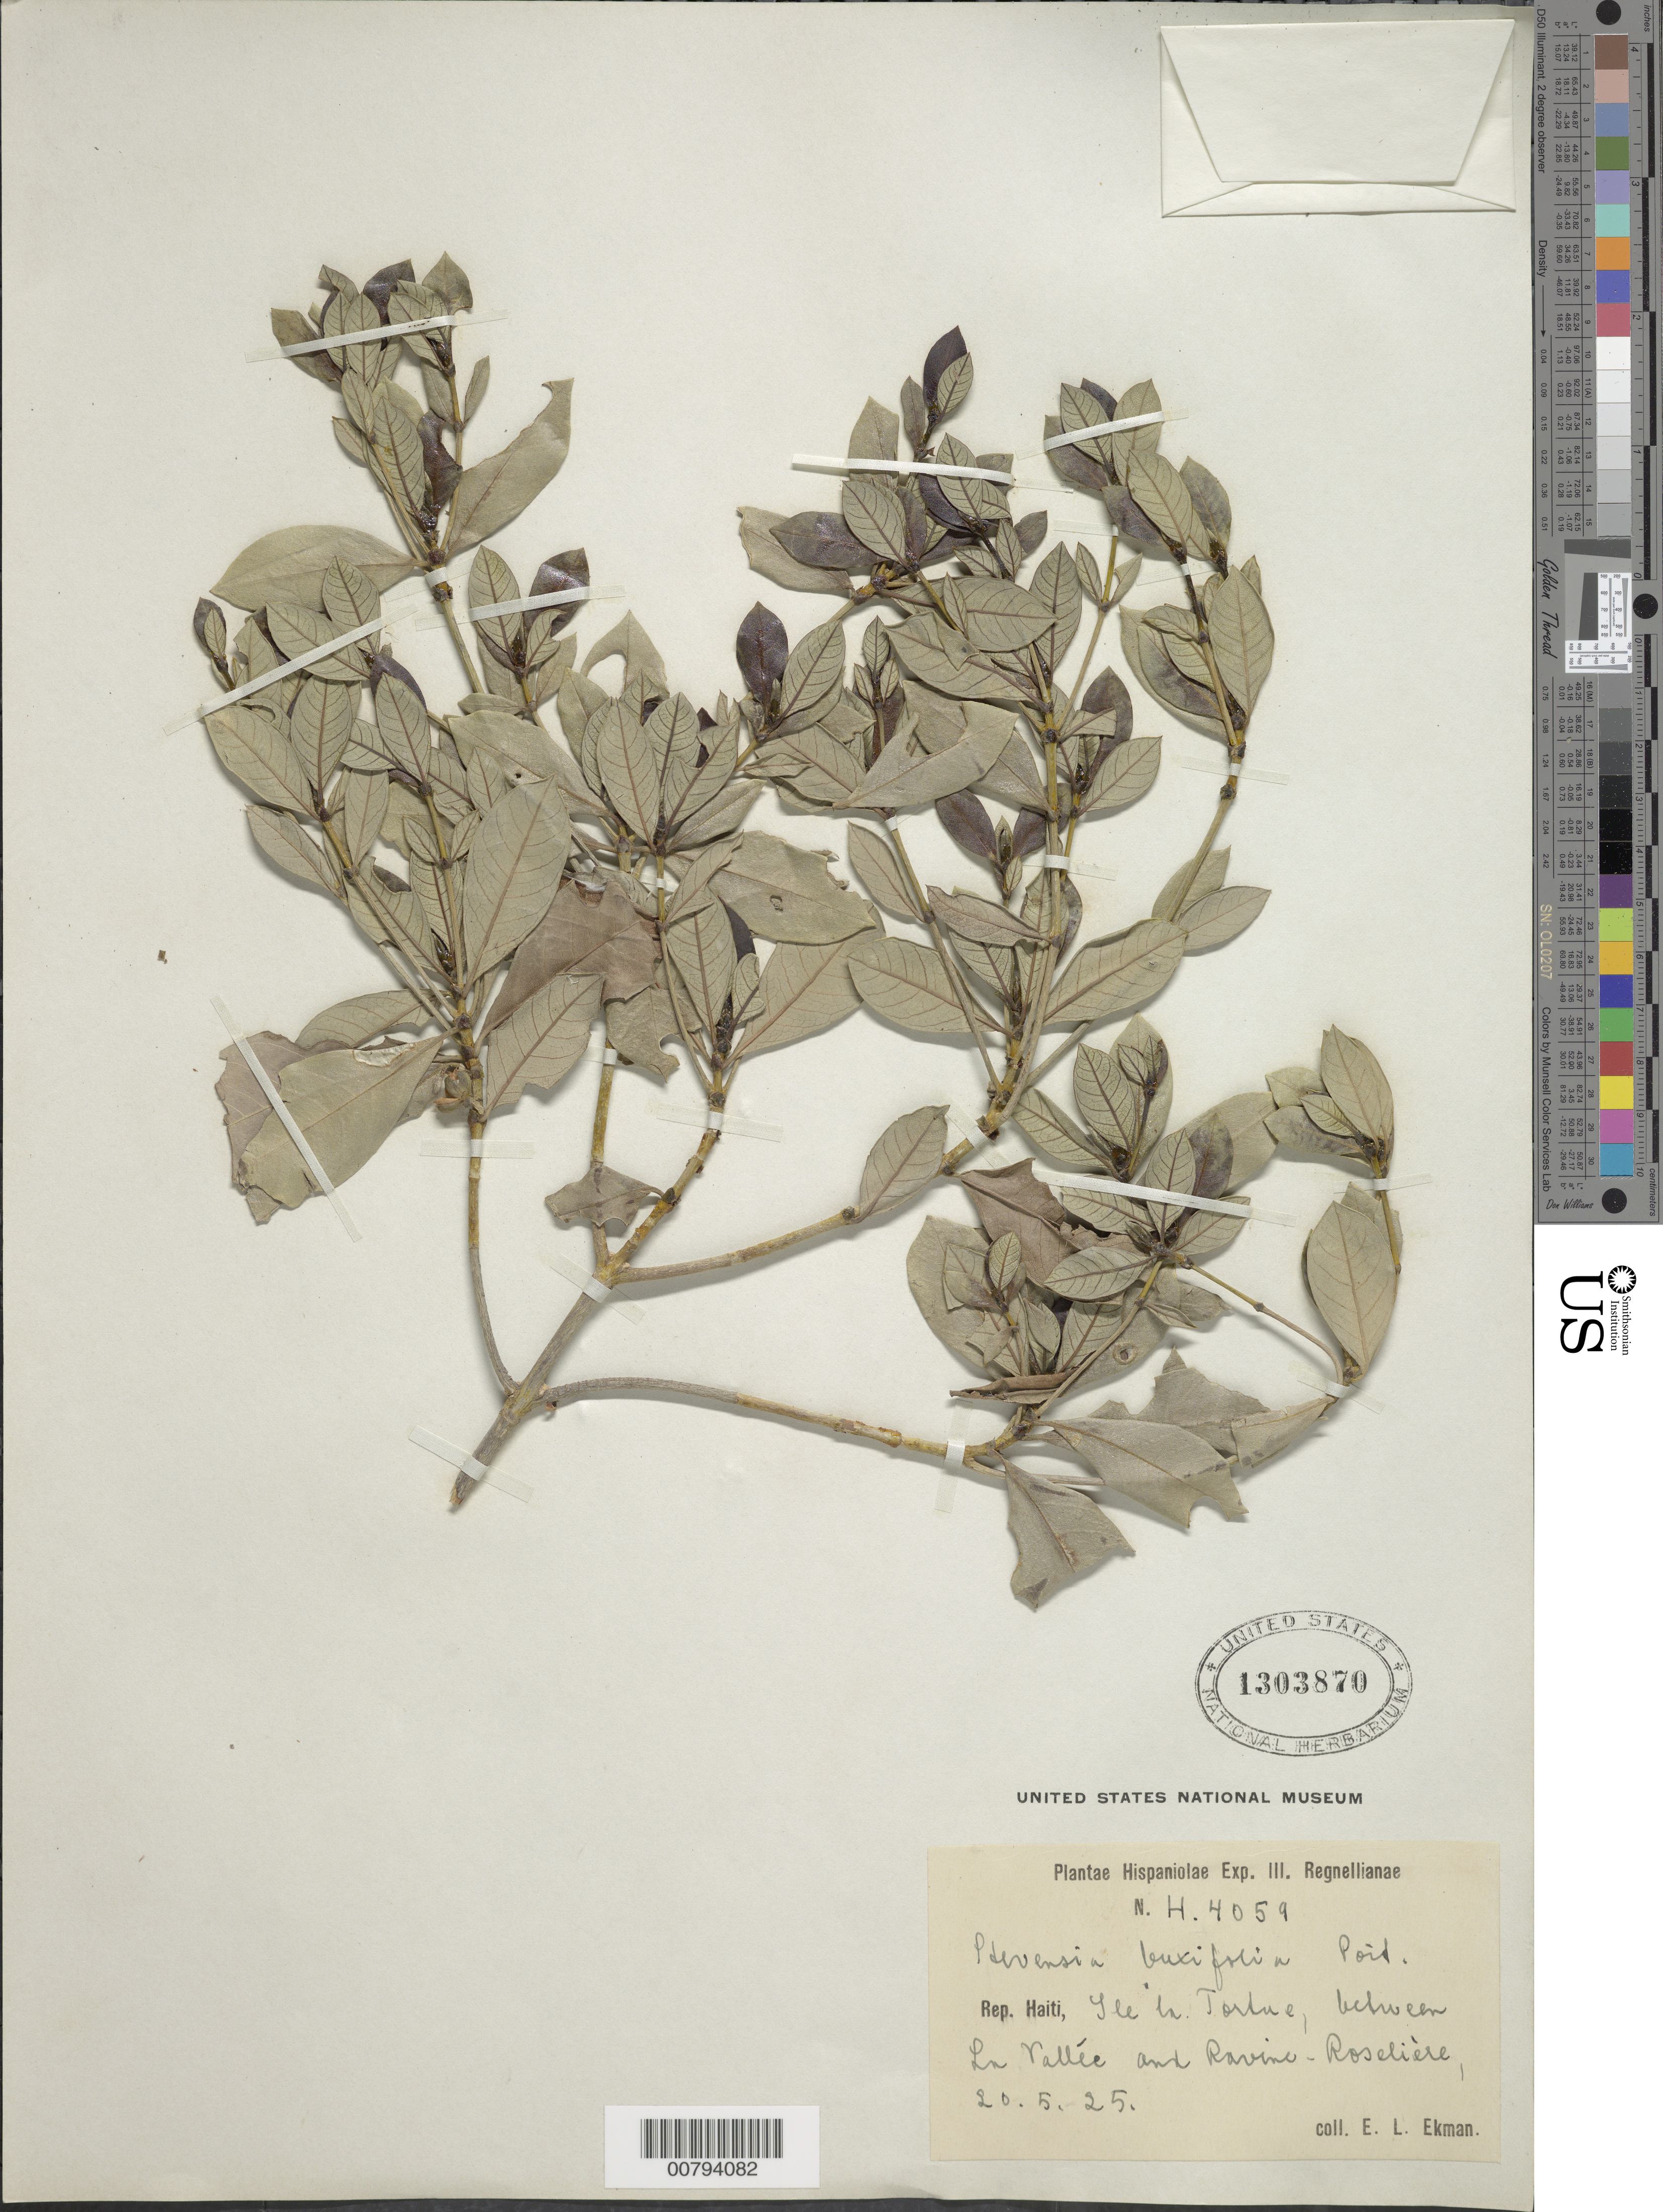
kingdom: Plantae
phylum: Tracheophyta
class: Magnoliopsida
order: Gentianales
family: Rubiaceae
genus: Stevensia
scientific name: Stevensia buxifolia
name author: Poit.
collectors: E. L. Ekman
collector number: H 4059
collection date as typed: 20 May 1925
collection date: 1925-05-20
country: Haiti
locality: -- in Tortne, between La Vallée and Ravine-Roselière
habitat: Ravine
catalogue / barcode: US 1303870